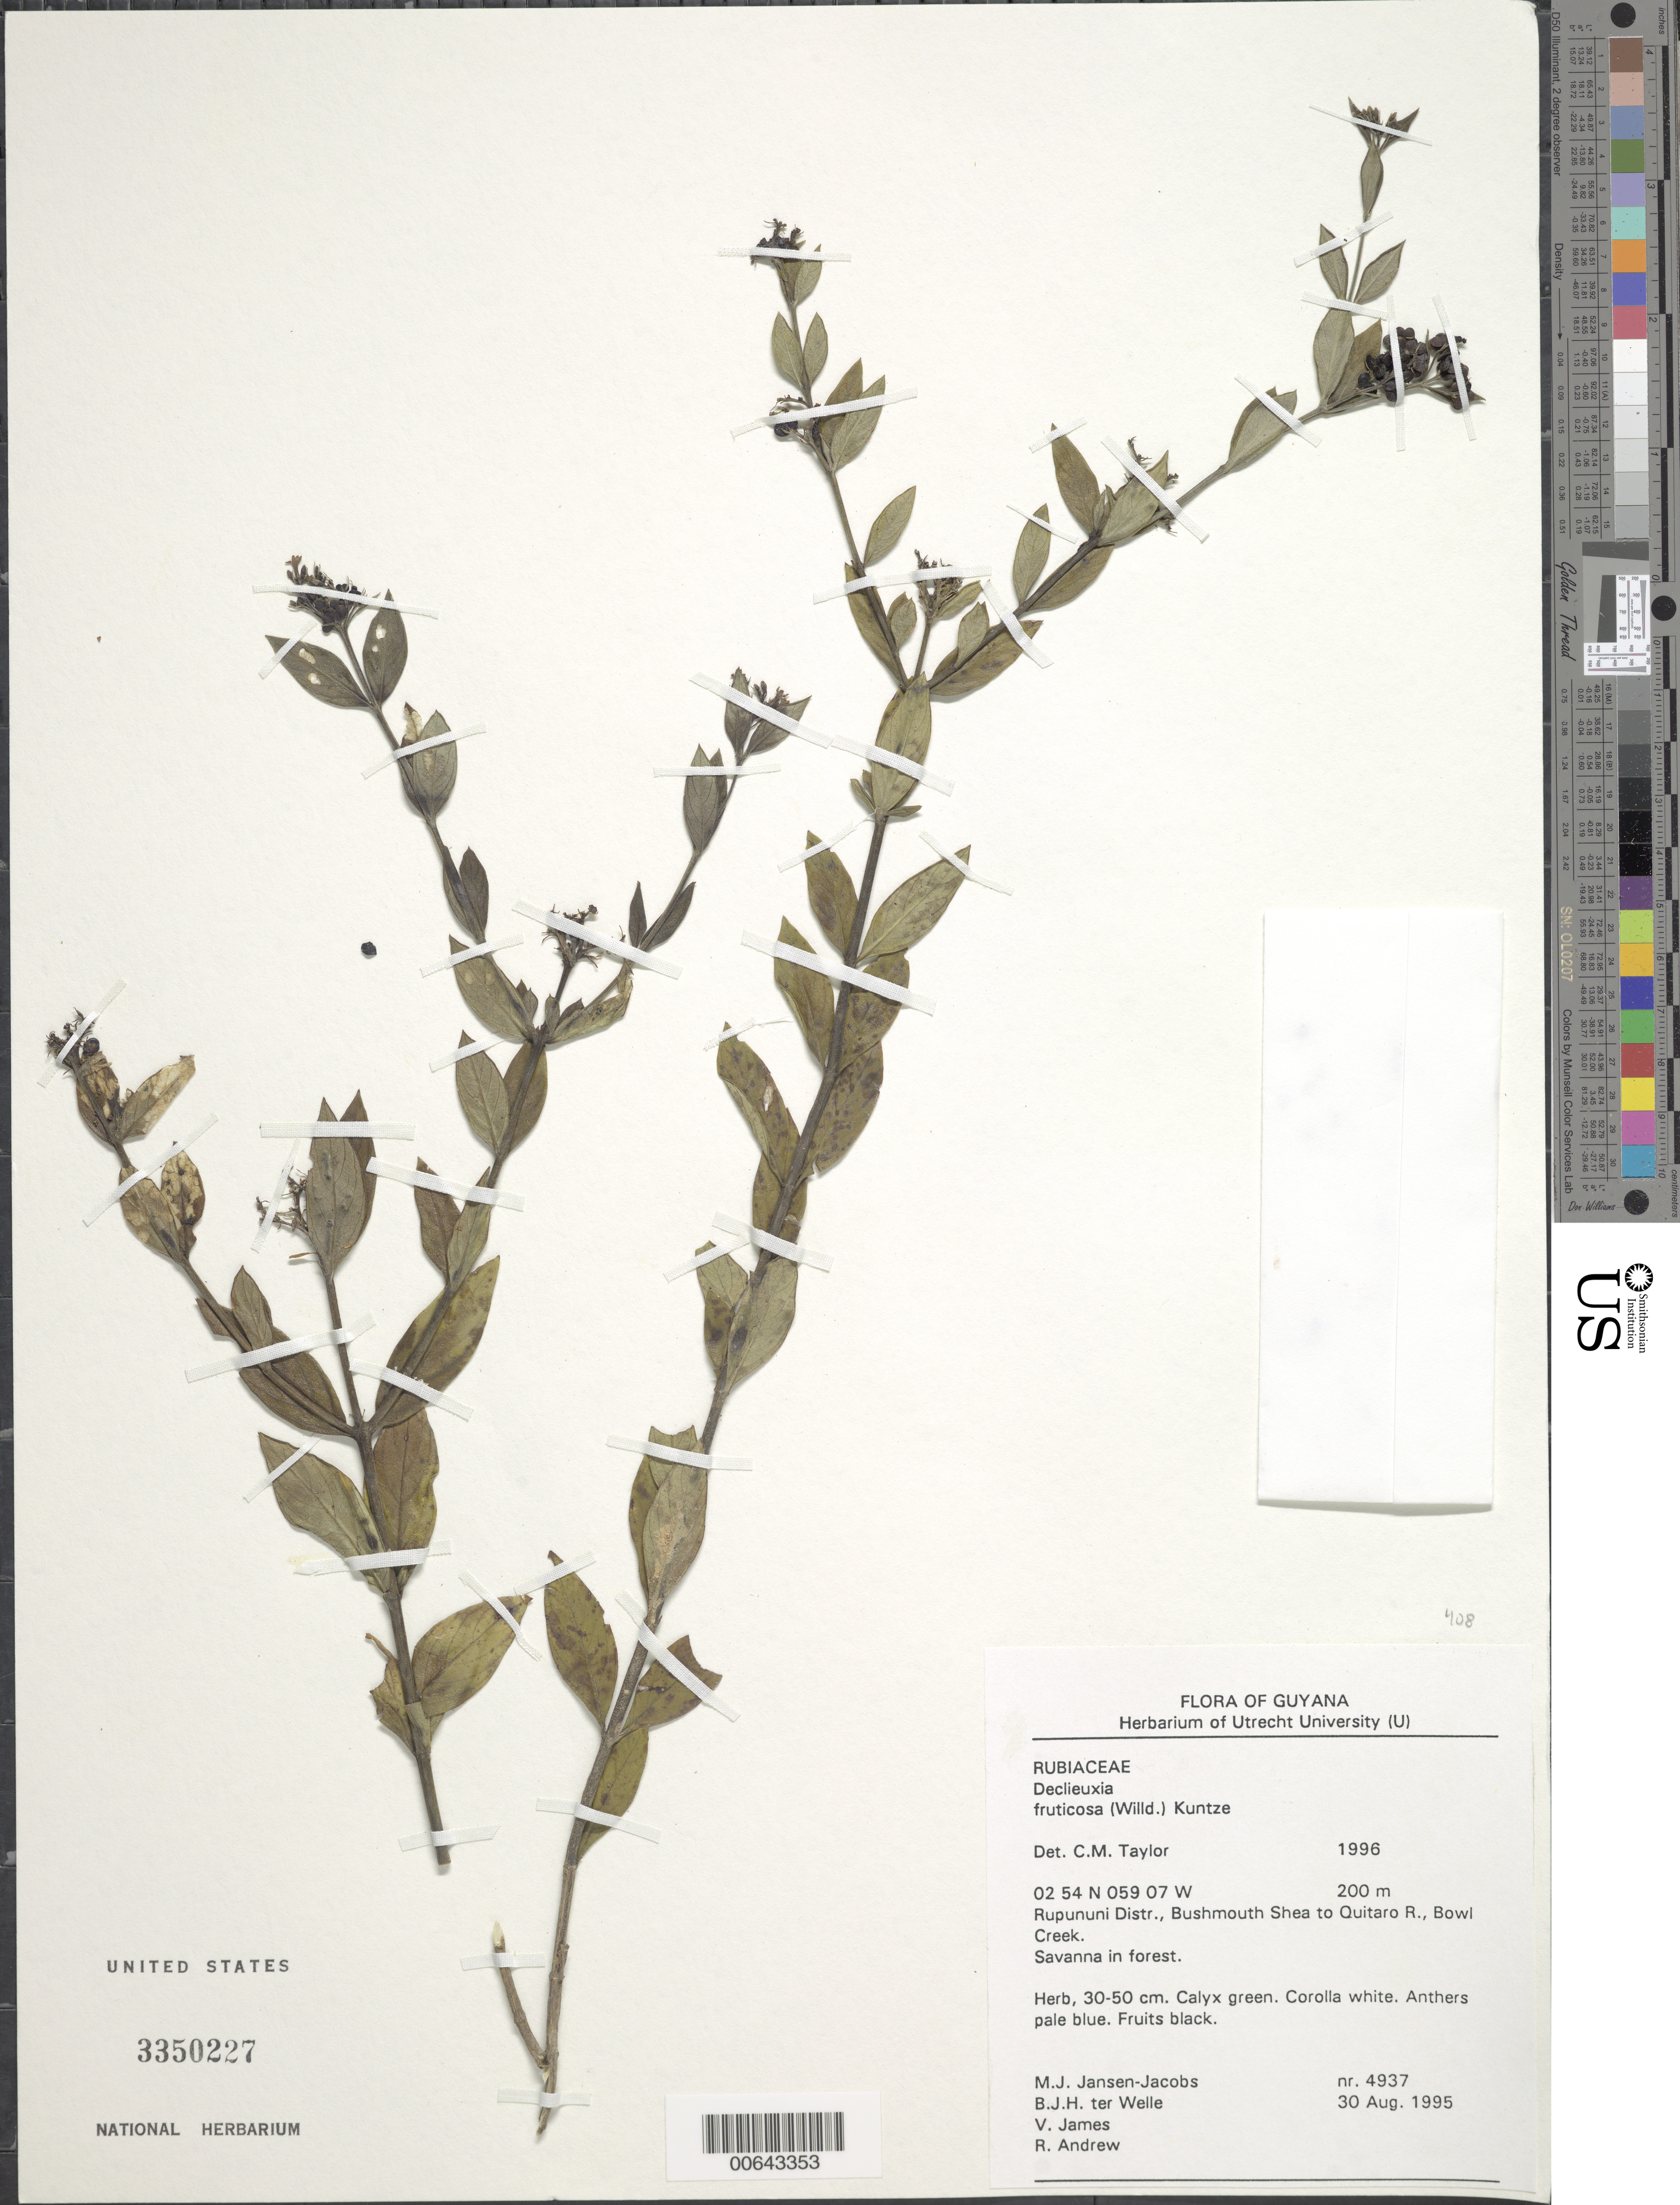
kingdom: Plantae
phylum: Tracheophyta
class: Magnoliopsida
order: Gentianales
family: Rubiaceae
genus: Declieuxia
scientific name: Declieuxia fruticosa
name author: (Willd. ex Roem. & Schult.) Kuntze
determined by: Taylor, Charlotte M.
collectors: M. J. Jansen-Jacobs, B. Welle, V. James & R. Andrew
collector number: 4937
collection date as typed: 30-Aug-95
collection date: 1995-08-30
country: Guyana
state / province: U. Takutu-U. Essequibo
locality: Bowl Creek, Bushmouth, Shea to Quitaro River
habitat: Savanna in forest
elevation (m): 200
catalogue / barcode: US 3350227